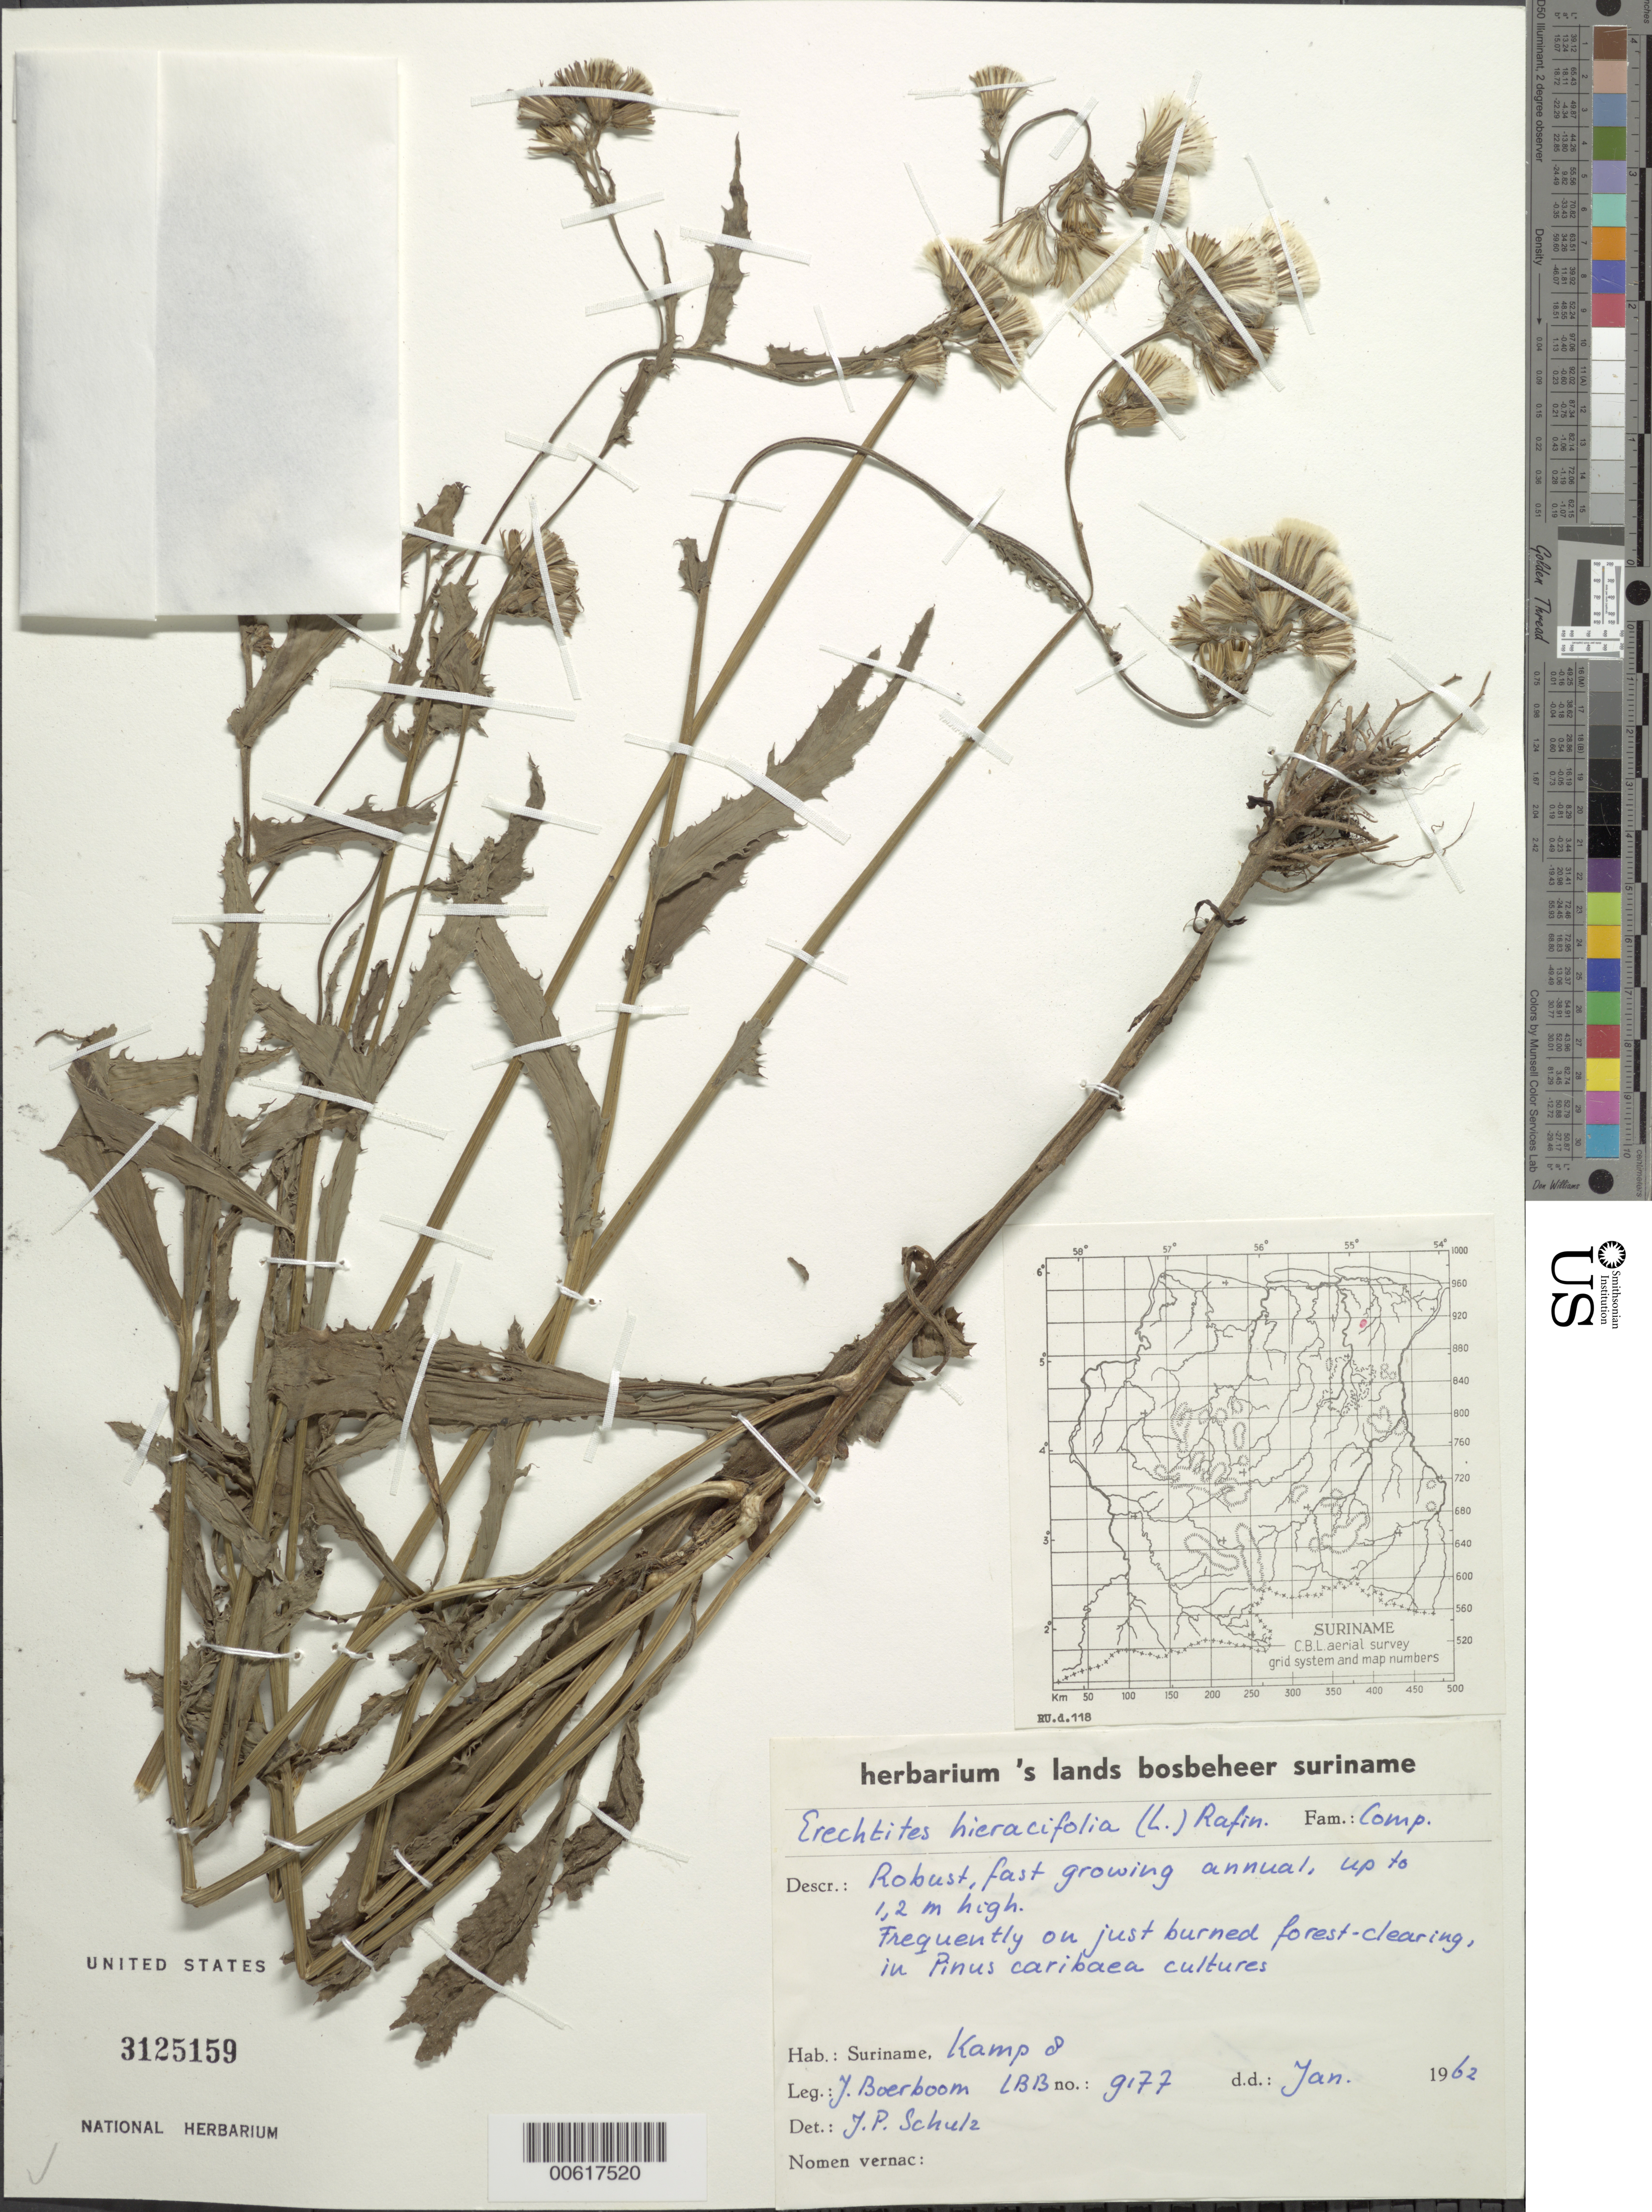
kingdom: Plantae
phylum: Tracheophyta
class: Magnoliopsida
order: Asterales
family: Asteraceae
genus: Erechtites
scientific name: Erechtites hieraciifolius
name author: (L.) Raf. ex DC.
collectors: J. Boerboom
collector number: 9177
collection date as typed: Jan-62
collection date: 1962-01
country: Suriname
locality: Mapane Kreek area, Kamp 8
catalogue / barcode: US 3125159